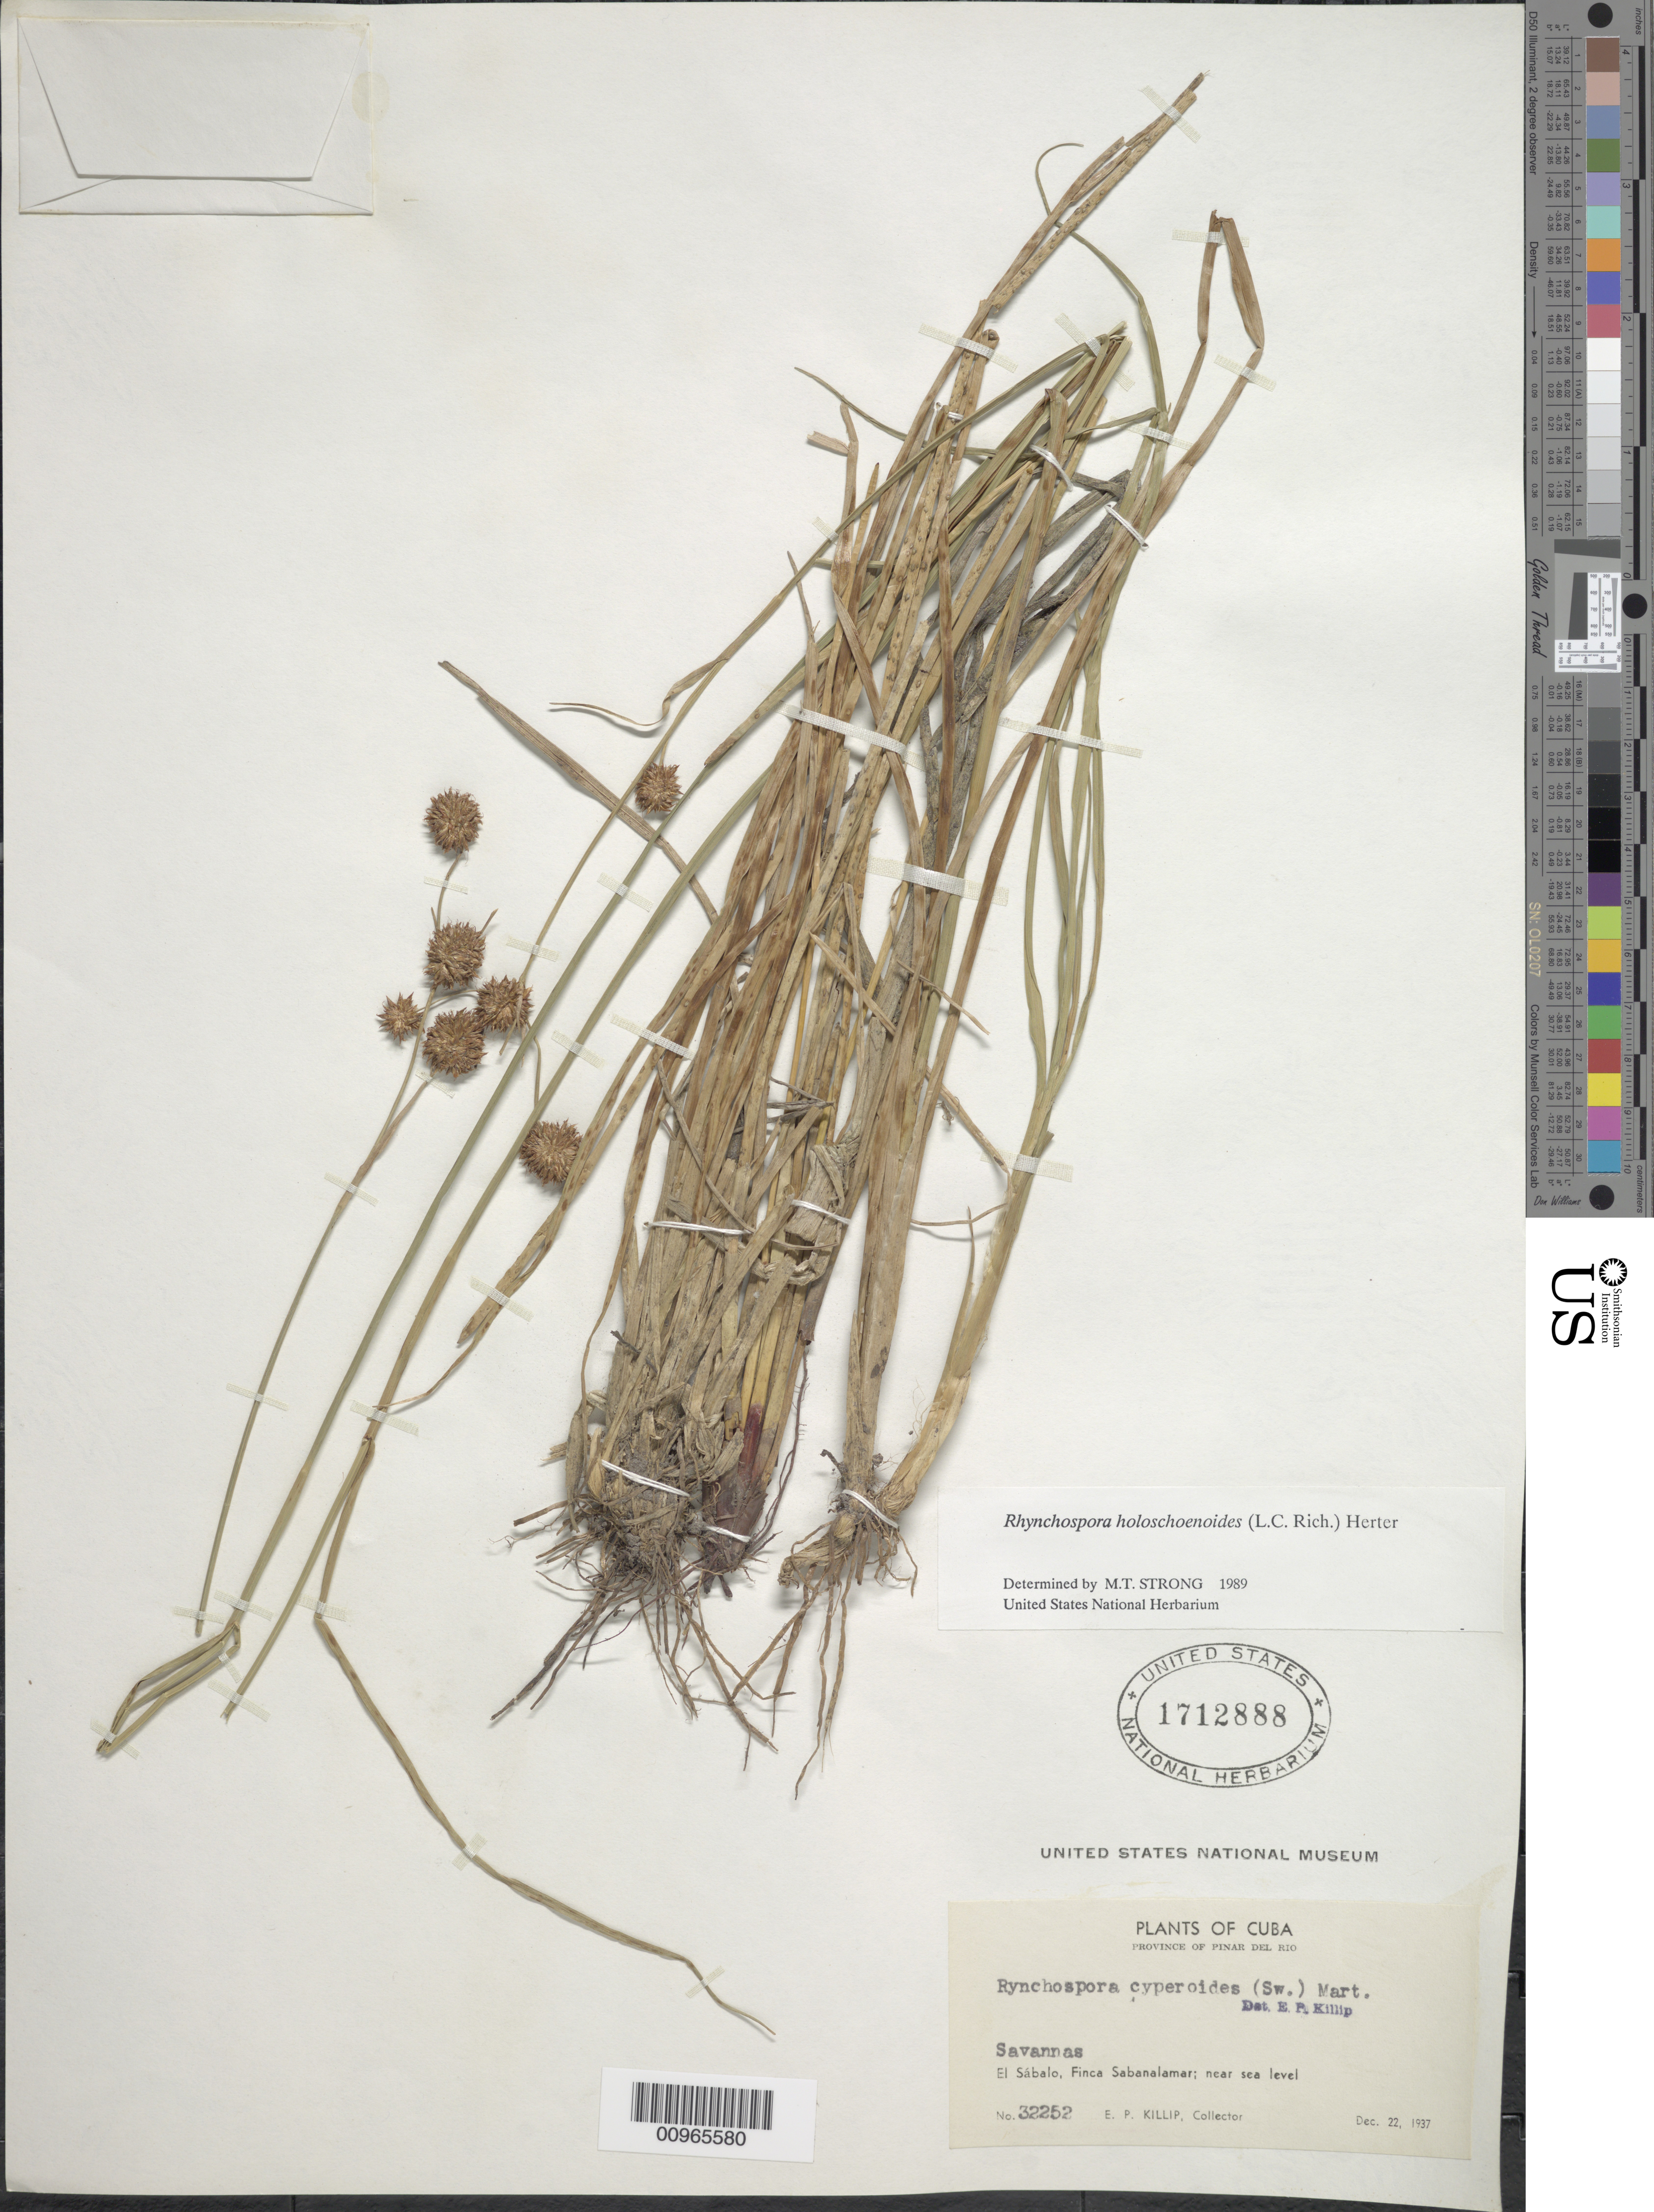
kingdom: Plantae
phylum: Tracheophyta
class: Liliopsida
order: Poales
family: Cyperaceae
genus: Rhynchospora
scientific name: Rhynchospora holoschoenoides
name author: (Rich.) Herter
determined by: Strong, M. T., (US), Smithsonian Institution - National Museum of Natural History (UNITED STATES)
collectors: E. P. Killip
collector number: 32252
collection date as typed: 22 Dec 1937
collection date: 1937-12-22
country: Cuba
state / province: Pinar del Rio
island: Cuba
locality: El Sábalo, Finca Sabanalamar, savannas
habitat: Savannas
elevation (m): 0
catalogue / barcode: US 1712888